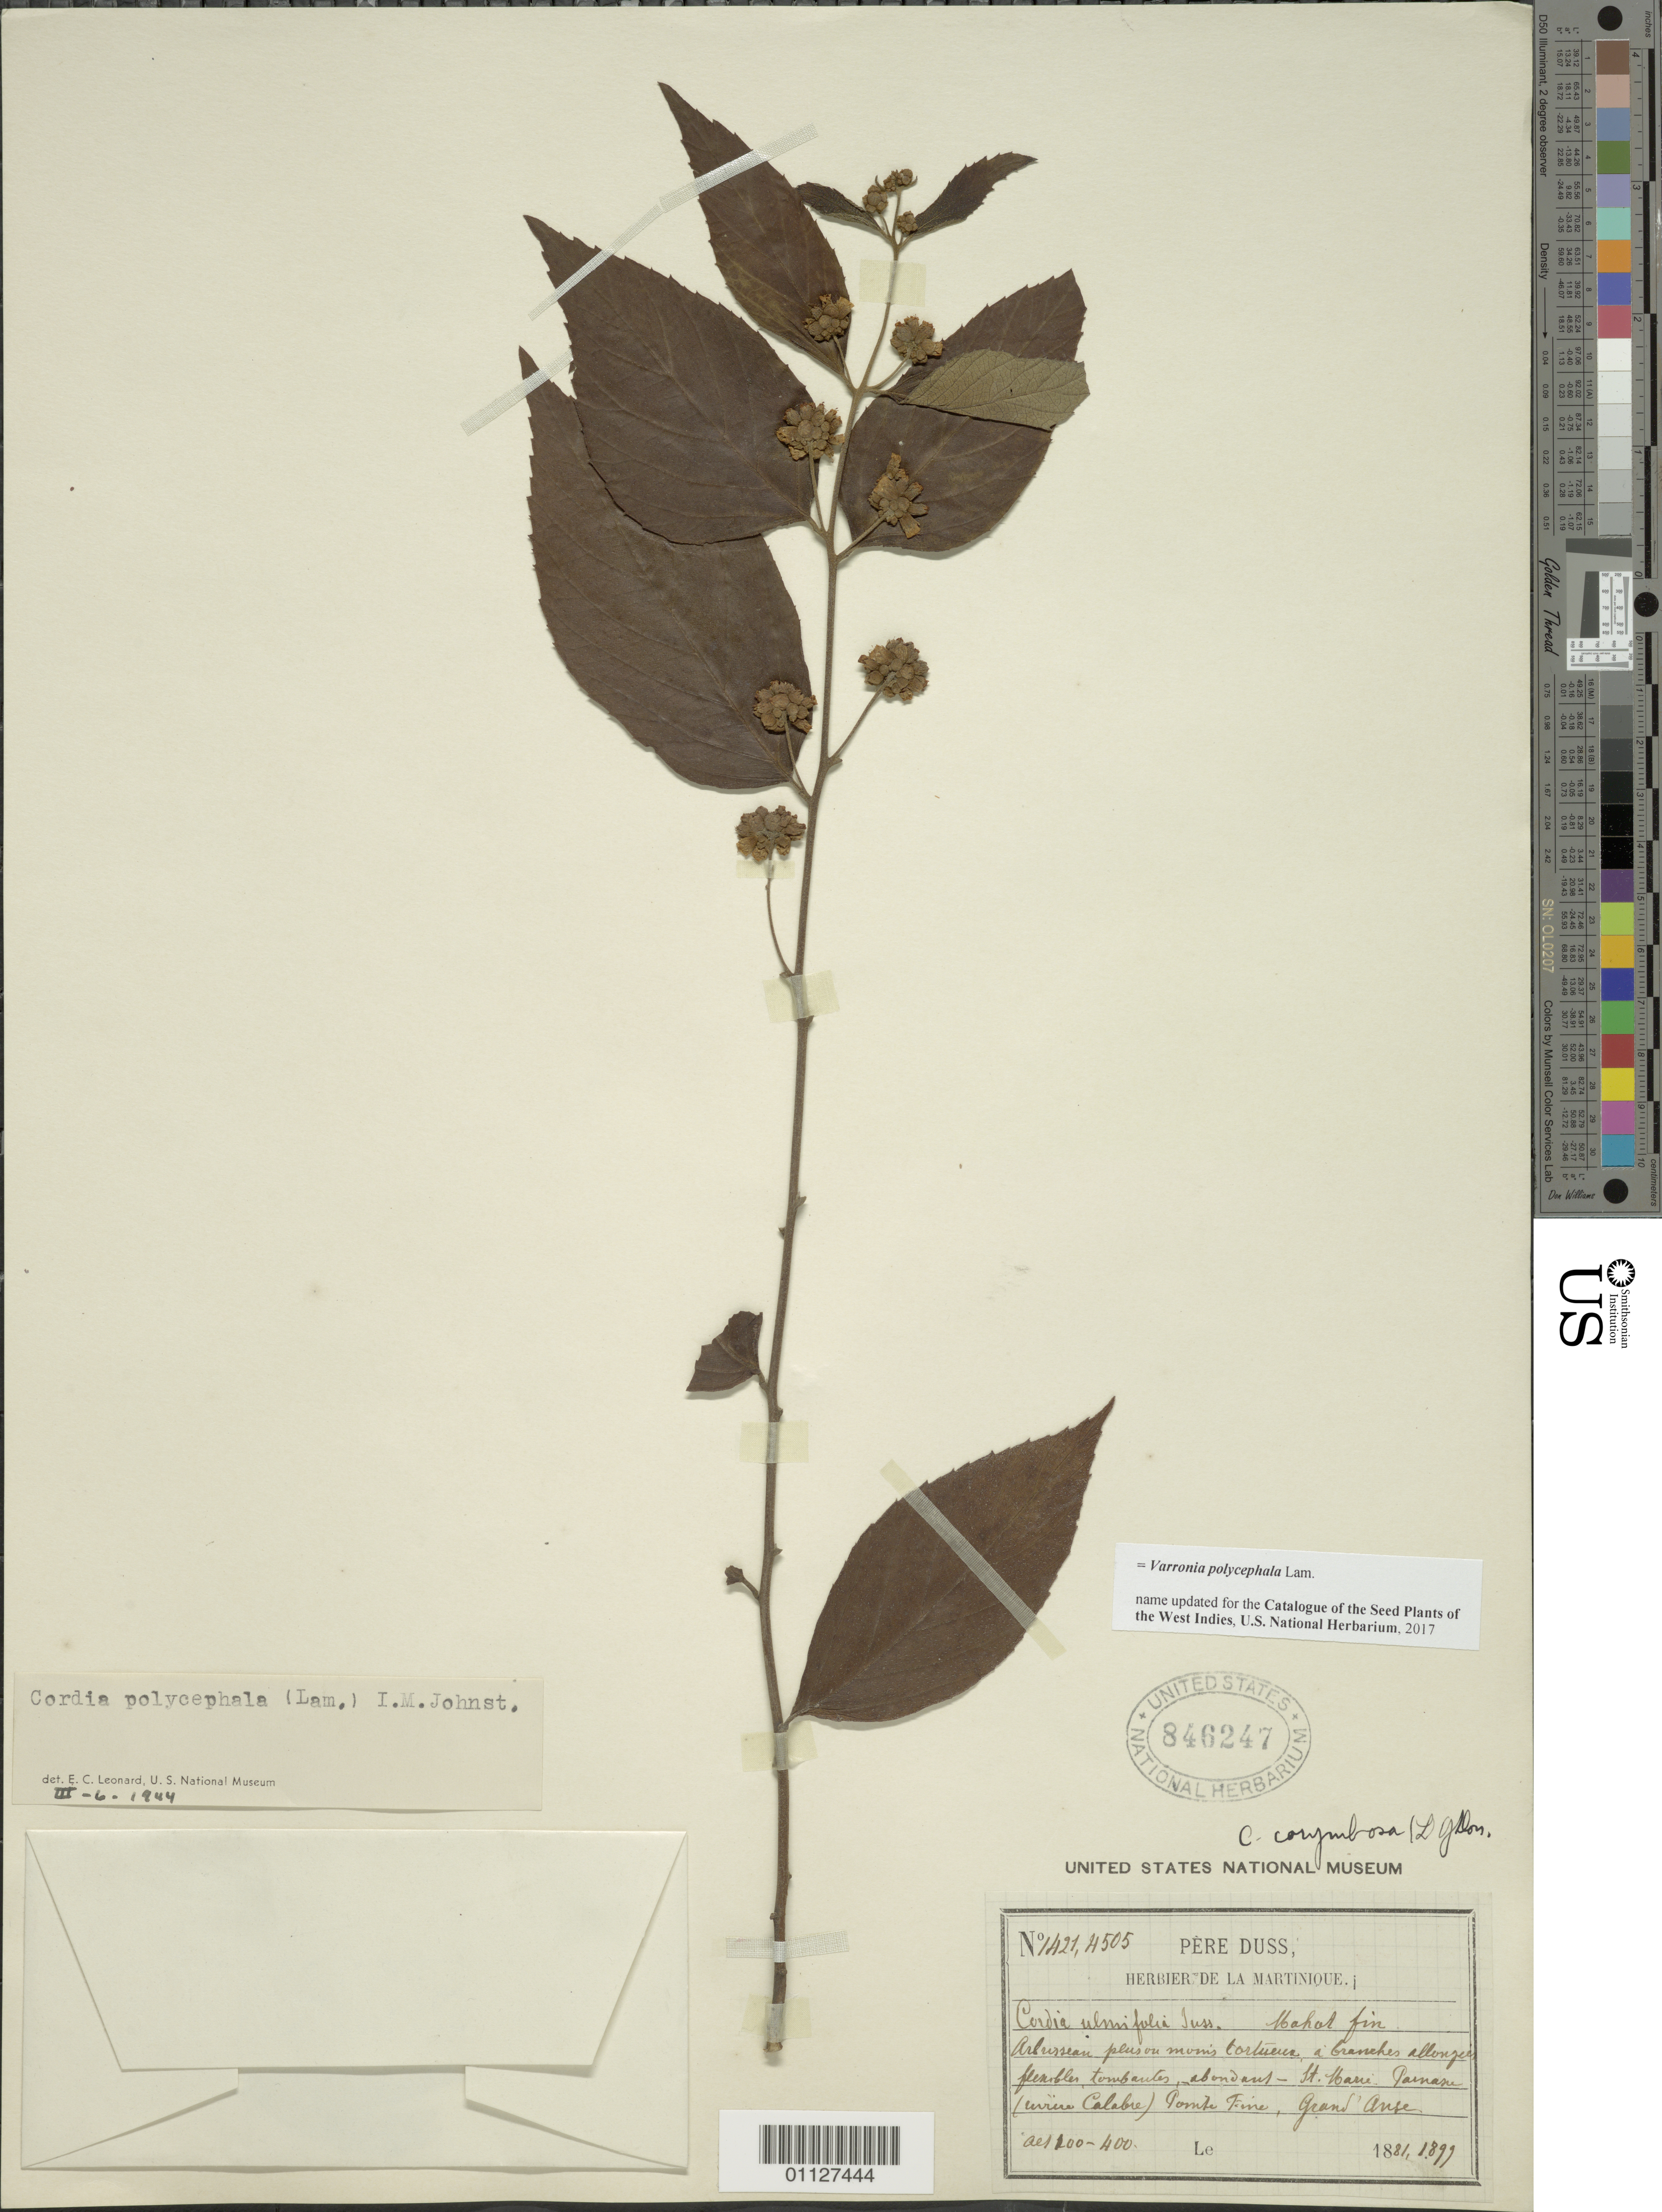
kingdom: Plantae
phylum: Tracheophyta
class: Magnoliopsida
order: Boraginales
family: Cordiaceae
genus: Varronia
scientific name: Varronia polycephala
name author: Lam.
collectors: Père Duss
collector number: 1421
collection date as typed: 1881 and -- 1899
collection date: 1881,1899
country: Martinique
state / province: Saint-Pierre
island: Martinique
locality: Pointe Fine, Grand Anse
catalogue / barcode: US 846247